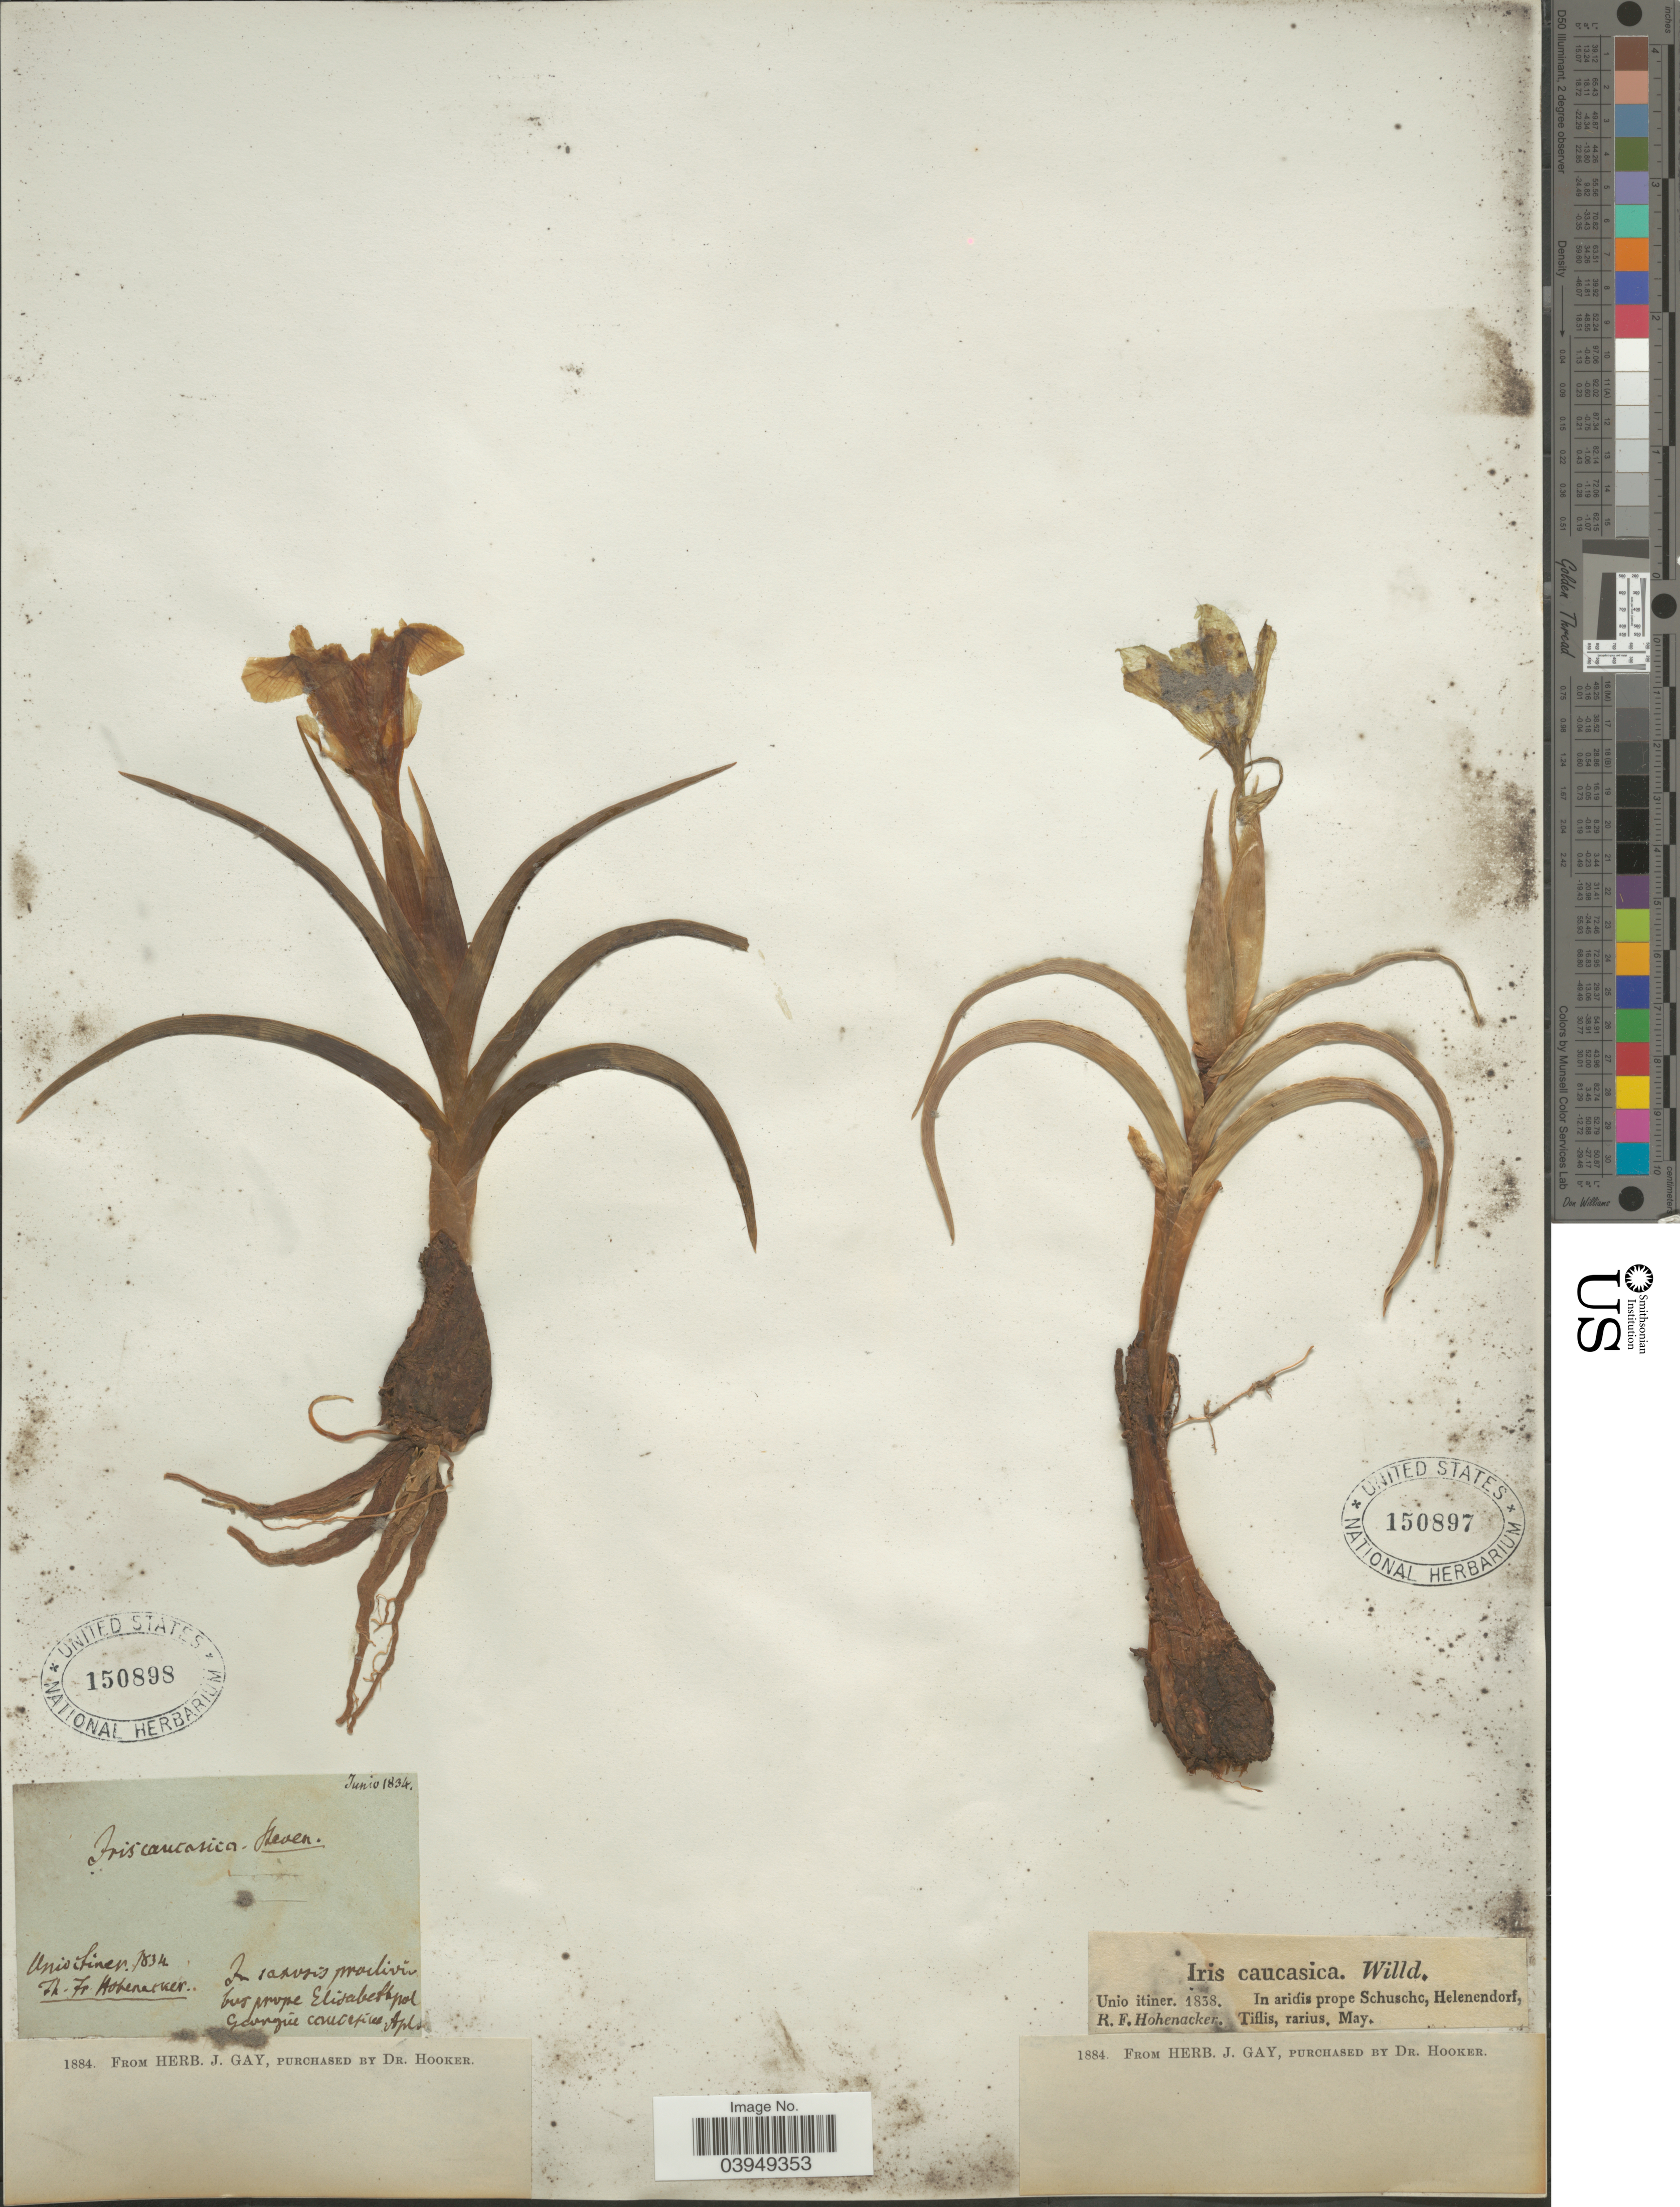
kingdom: Plantae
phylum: Tracheophyta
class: Liliopsida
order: Asparagales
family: Iridaceae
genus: Iris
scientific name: Iris caucasica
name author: Hoffm.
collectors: R. F. Hohenacker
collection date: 1838-05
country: Azerbaijan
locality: In aridis prope Schuschc, Helenendorf.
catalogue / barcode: US 150897-2